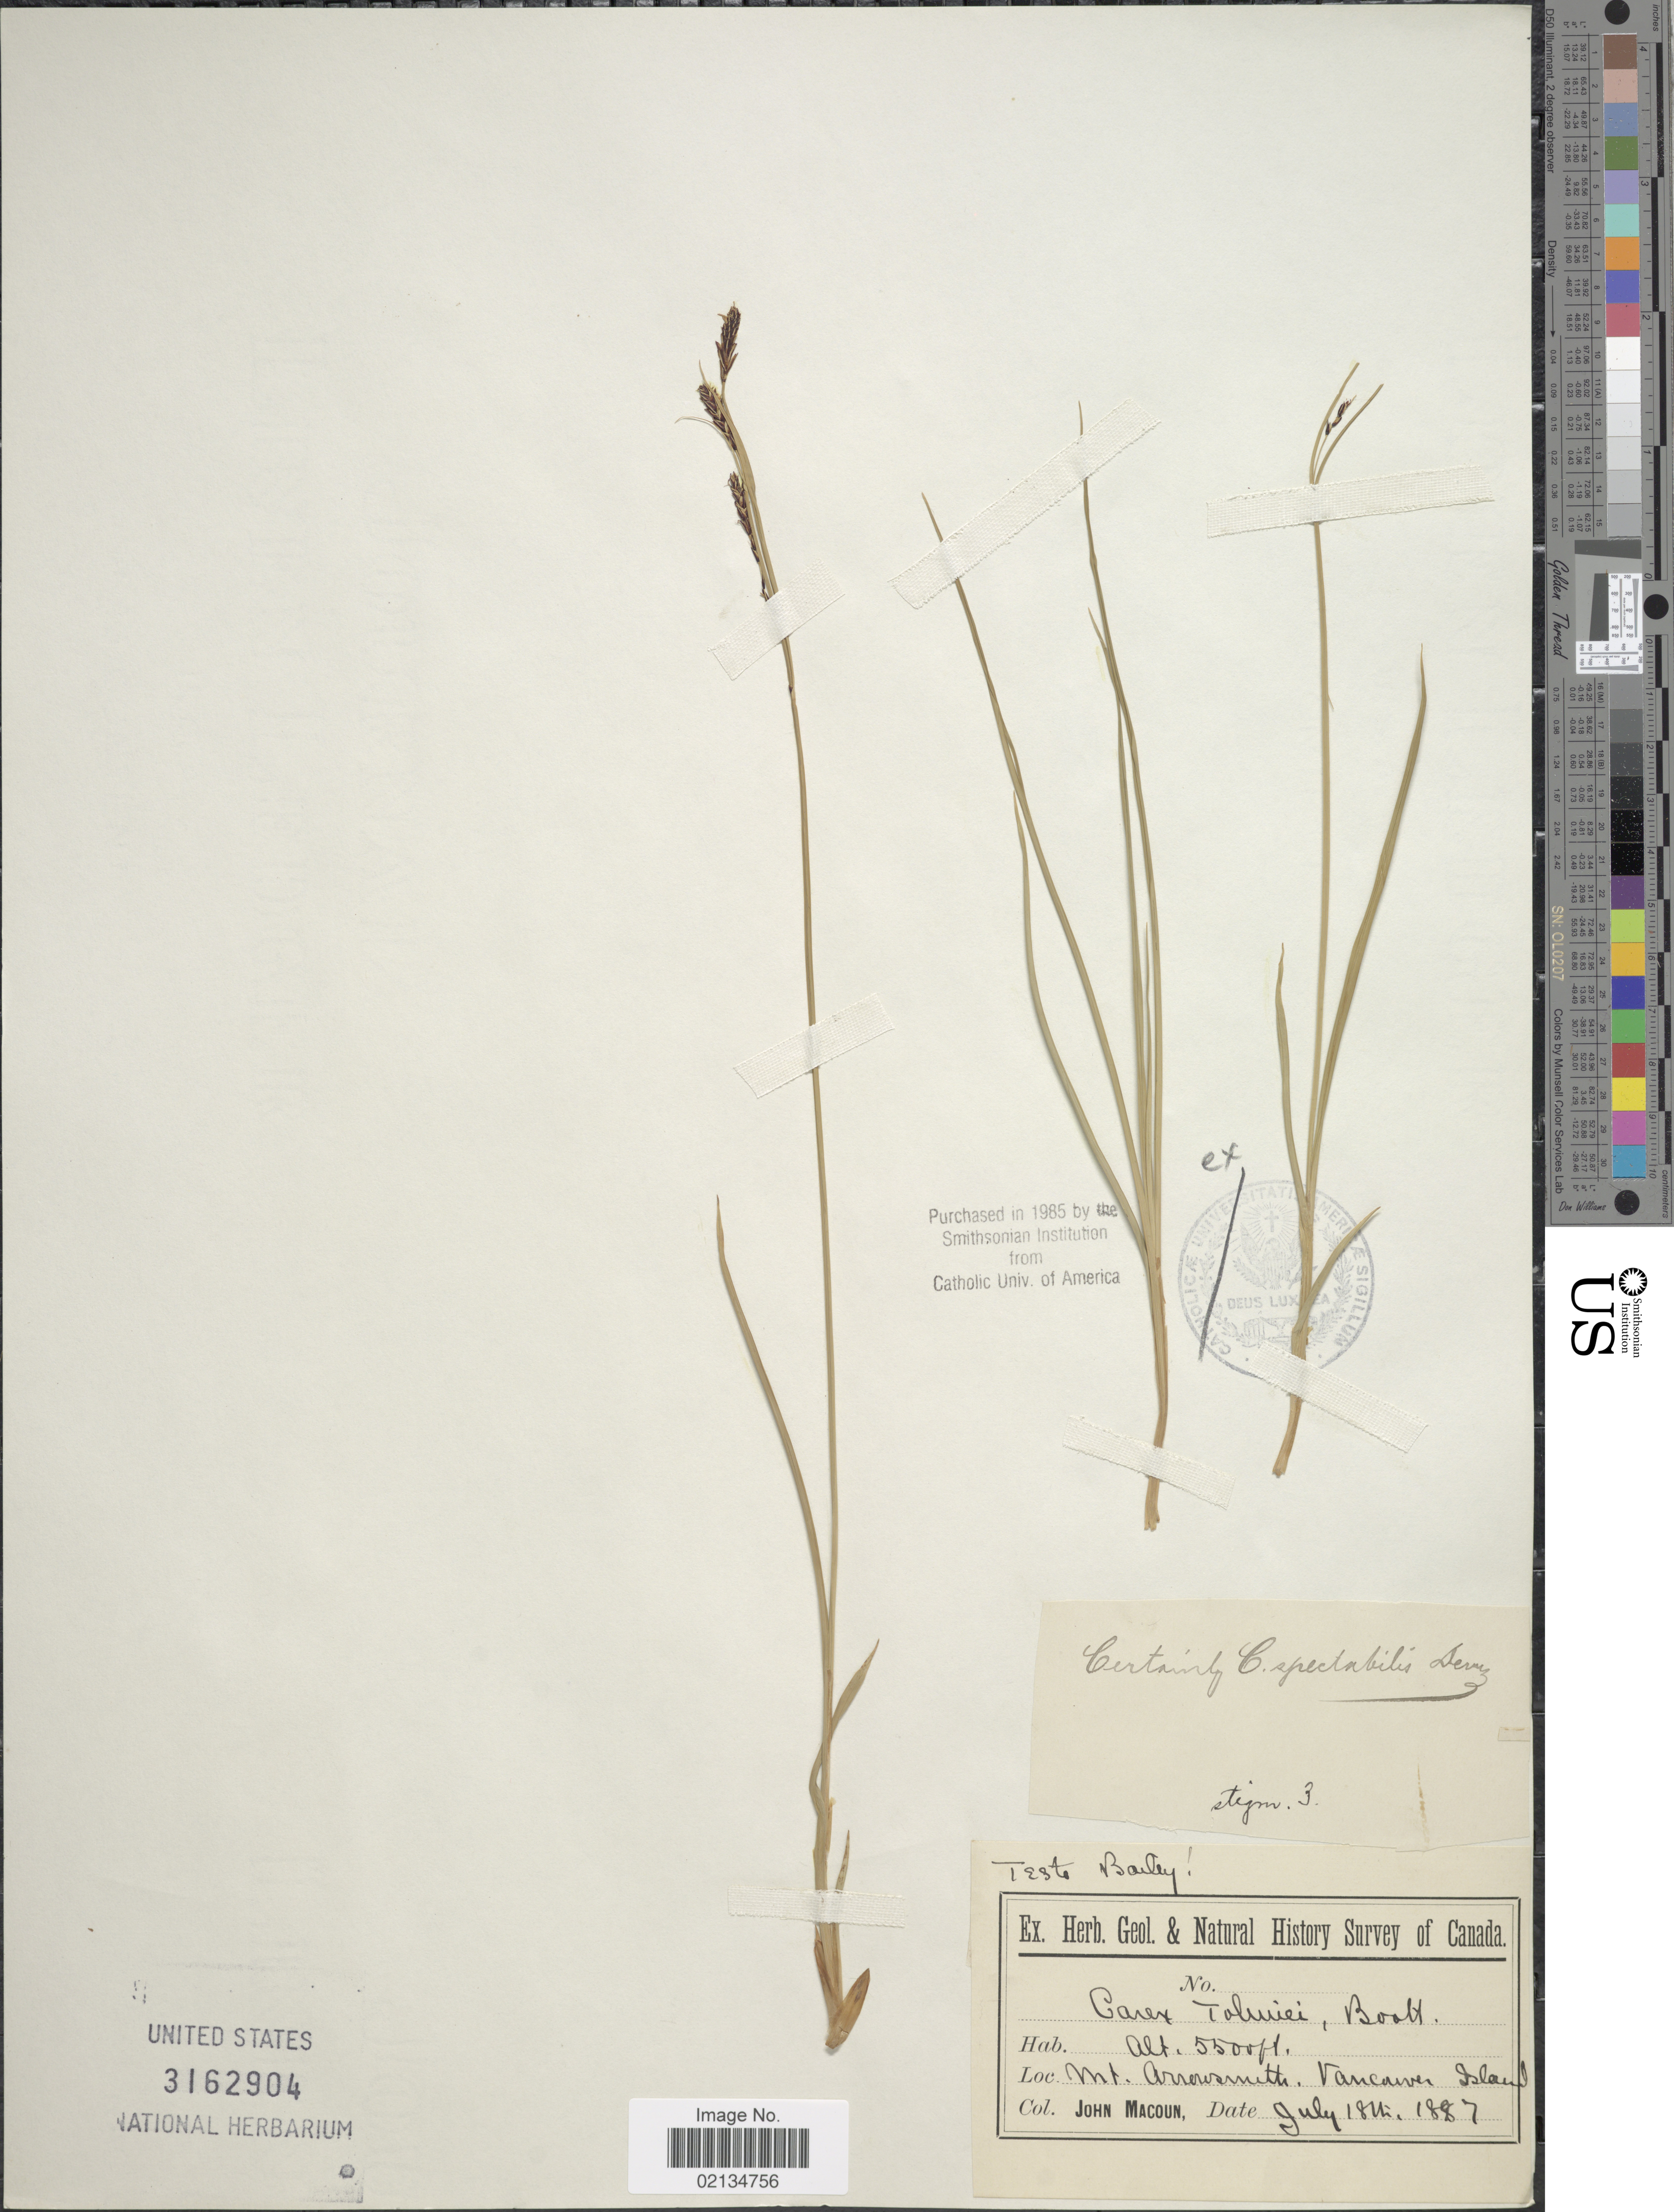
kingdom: Plantae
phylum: Tracheophyta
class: Liliopsida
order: Poales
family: Cyperaceae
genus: Carex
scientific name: Carex spectabilis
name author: Dewey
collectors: J. Macoun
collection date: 1887-07-18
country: Canada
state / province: British Columbia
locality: Mt. Arrowsmith, Vancouver Island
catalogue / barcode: US 3162904